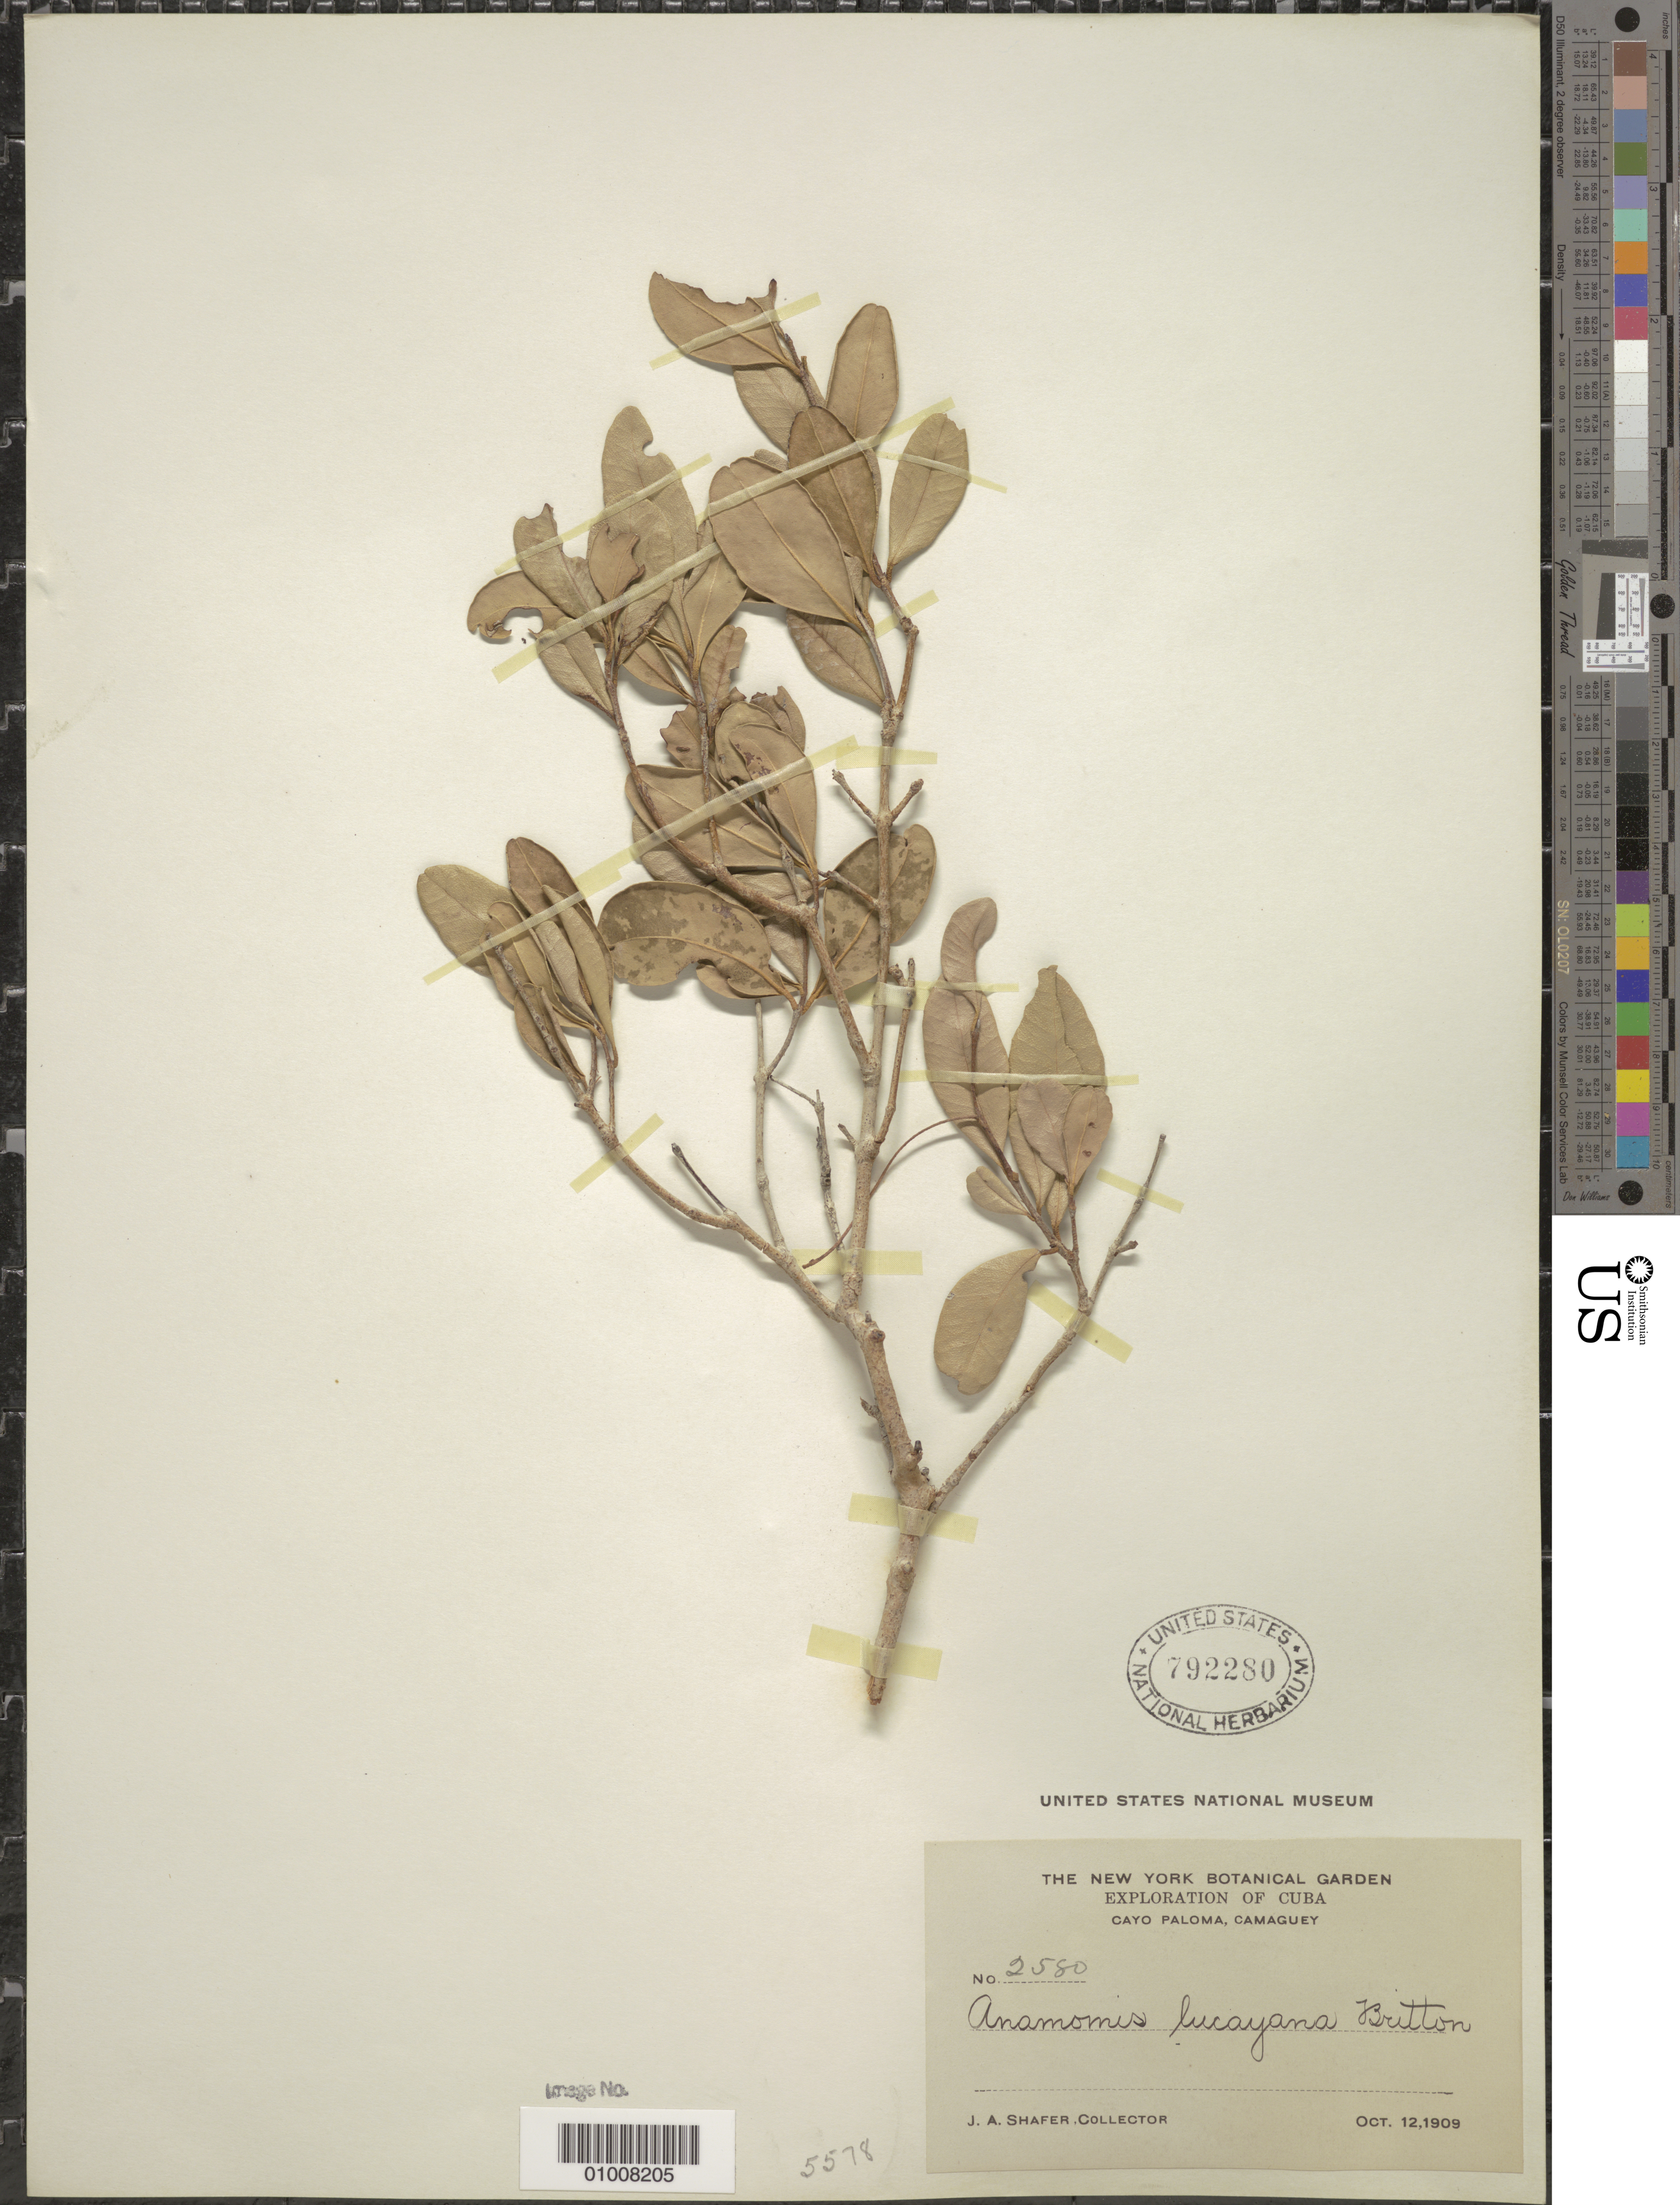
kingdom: Plantae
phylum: Tracheophyta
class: Magnoliopsida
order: Myrtales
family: Myrtaceae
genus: Eugenia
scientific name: Eugenia lucayana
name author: (Britton) Alain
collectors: J. A. Shafer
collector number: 2508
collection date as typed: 12 Oct 1909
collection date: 1909-10-12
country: Cuba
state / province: Camagüey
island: Cuba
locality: Cayo Paloma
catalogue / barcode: US 792280